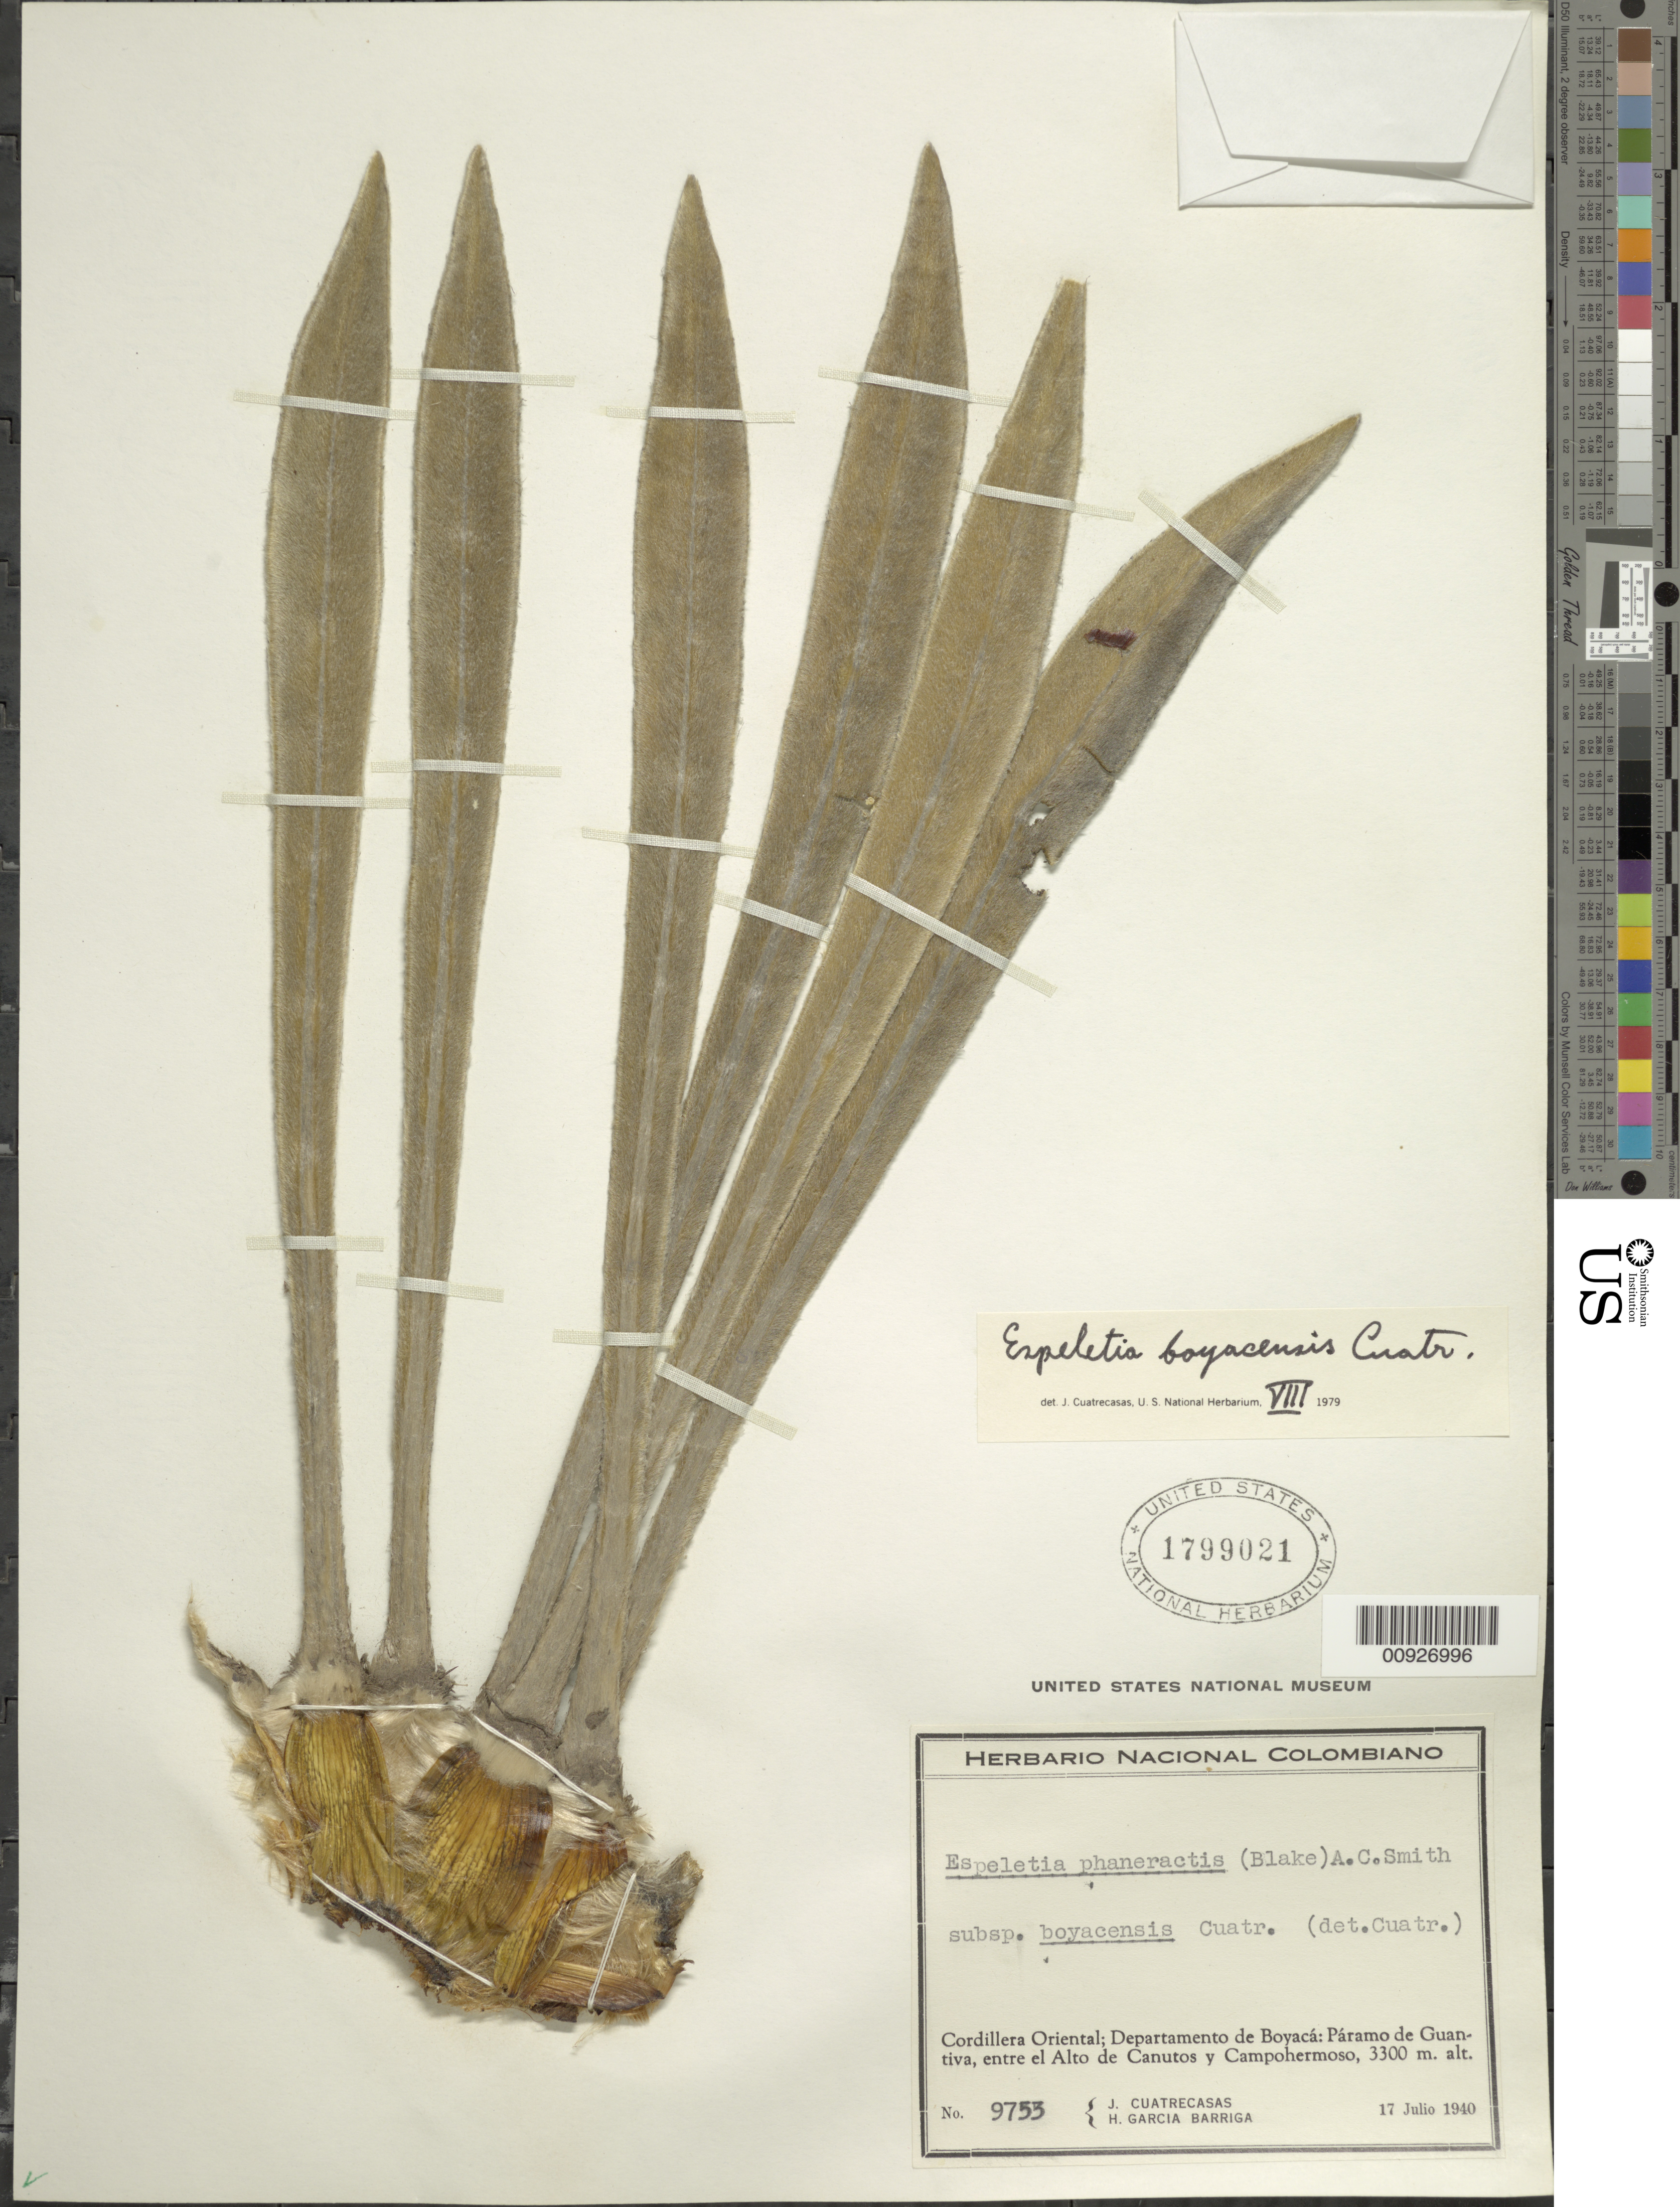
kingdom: Plantae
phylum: Tracheophyta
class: Magnoliopsida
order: Asterales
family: Asteraceae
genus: Espeletia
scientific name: Espeletia boyacensis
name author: Cuatrec.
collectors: J. Cuatrecasas & H. García Barriga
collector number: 9753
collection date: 1940-07-17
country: Colombia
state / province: Boyacá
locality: Páramo de Guántiva. Cordillera Oriental; Páramo de Guantiva, entre el Alto de Canutos y Campohermoso.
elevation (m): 3300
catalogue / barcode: US 1799021